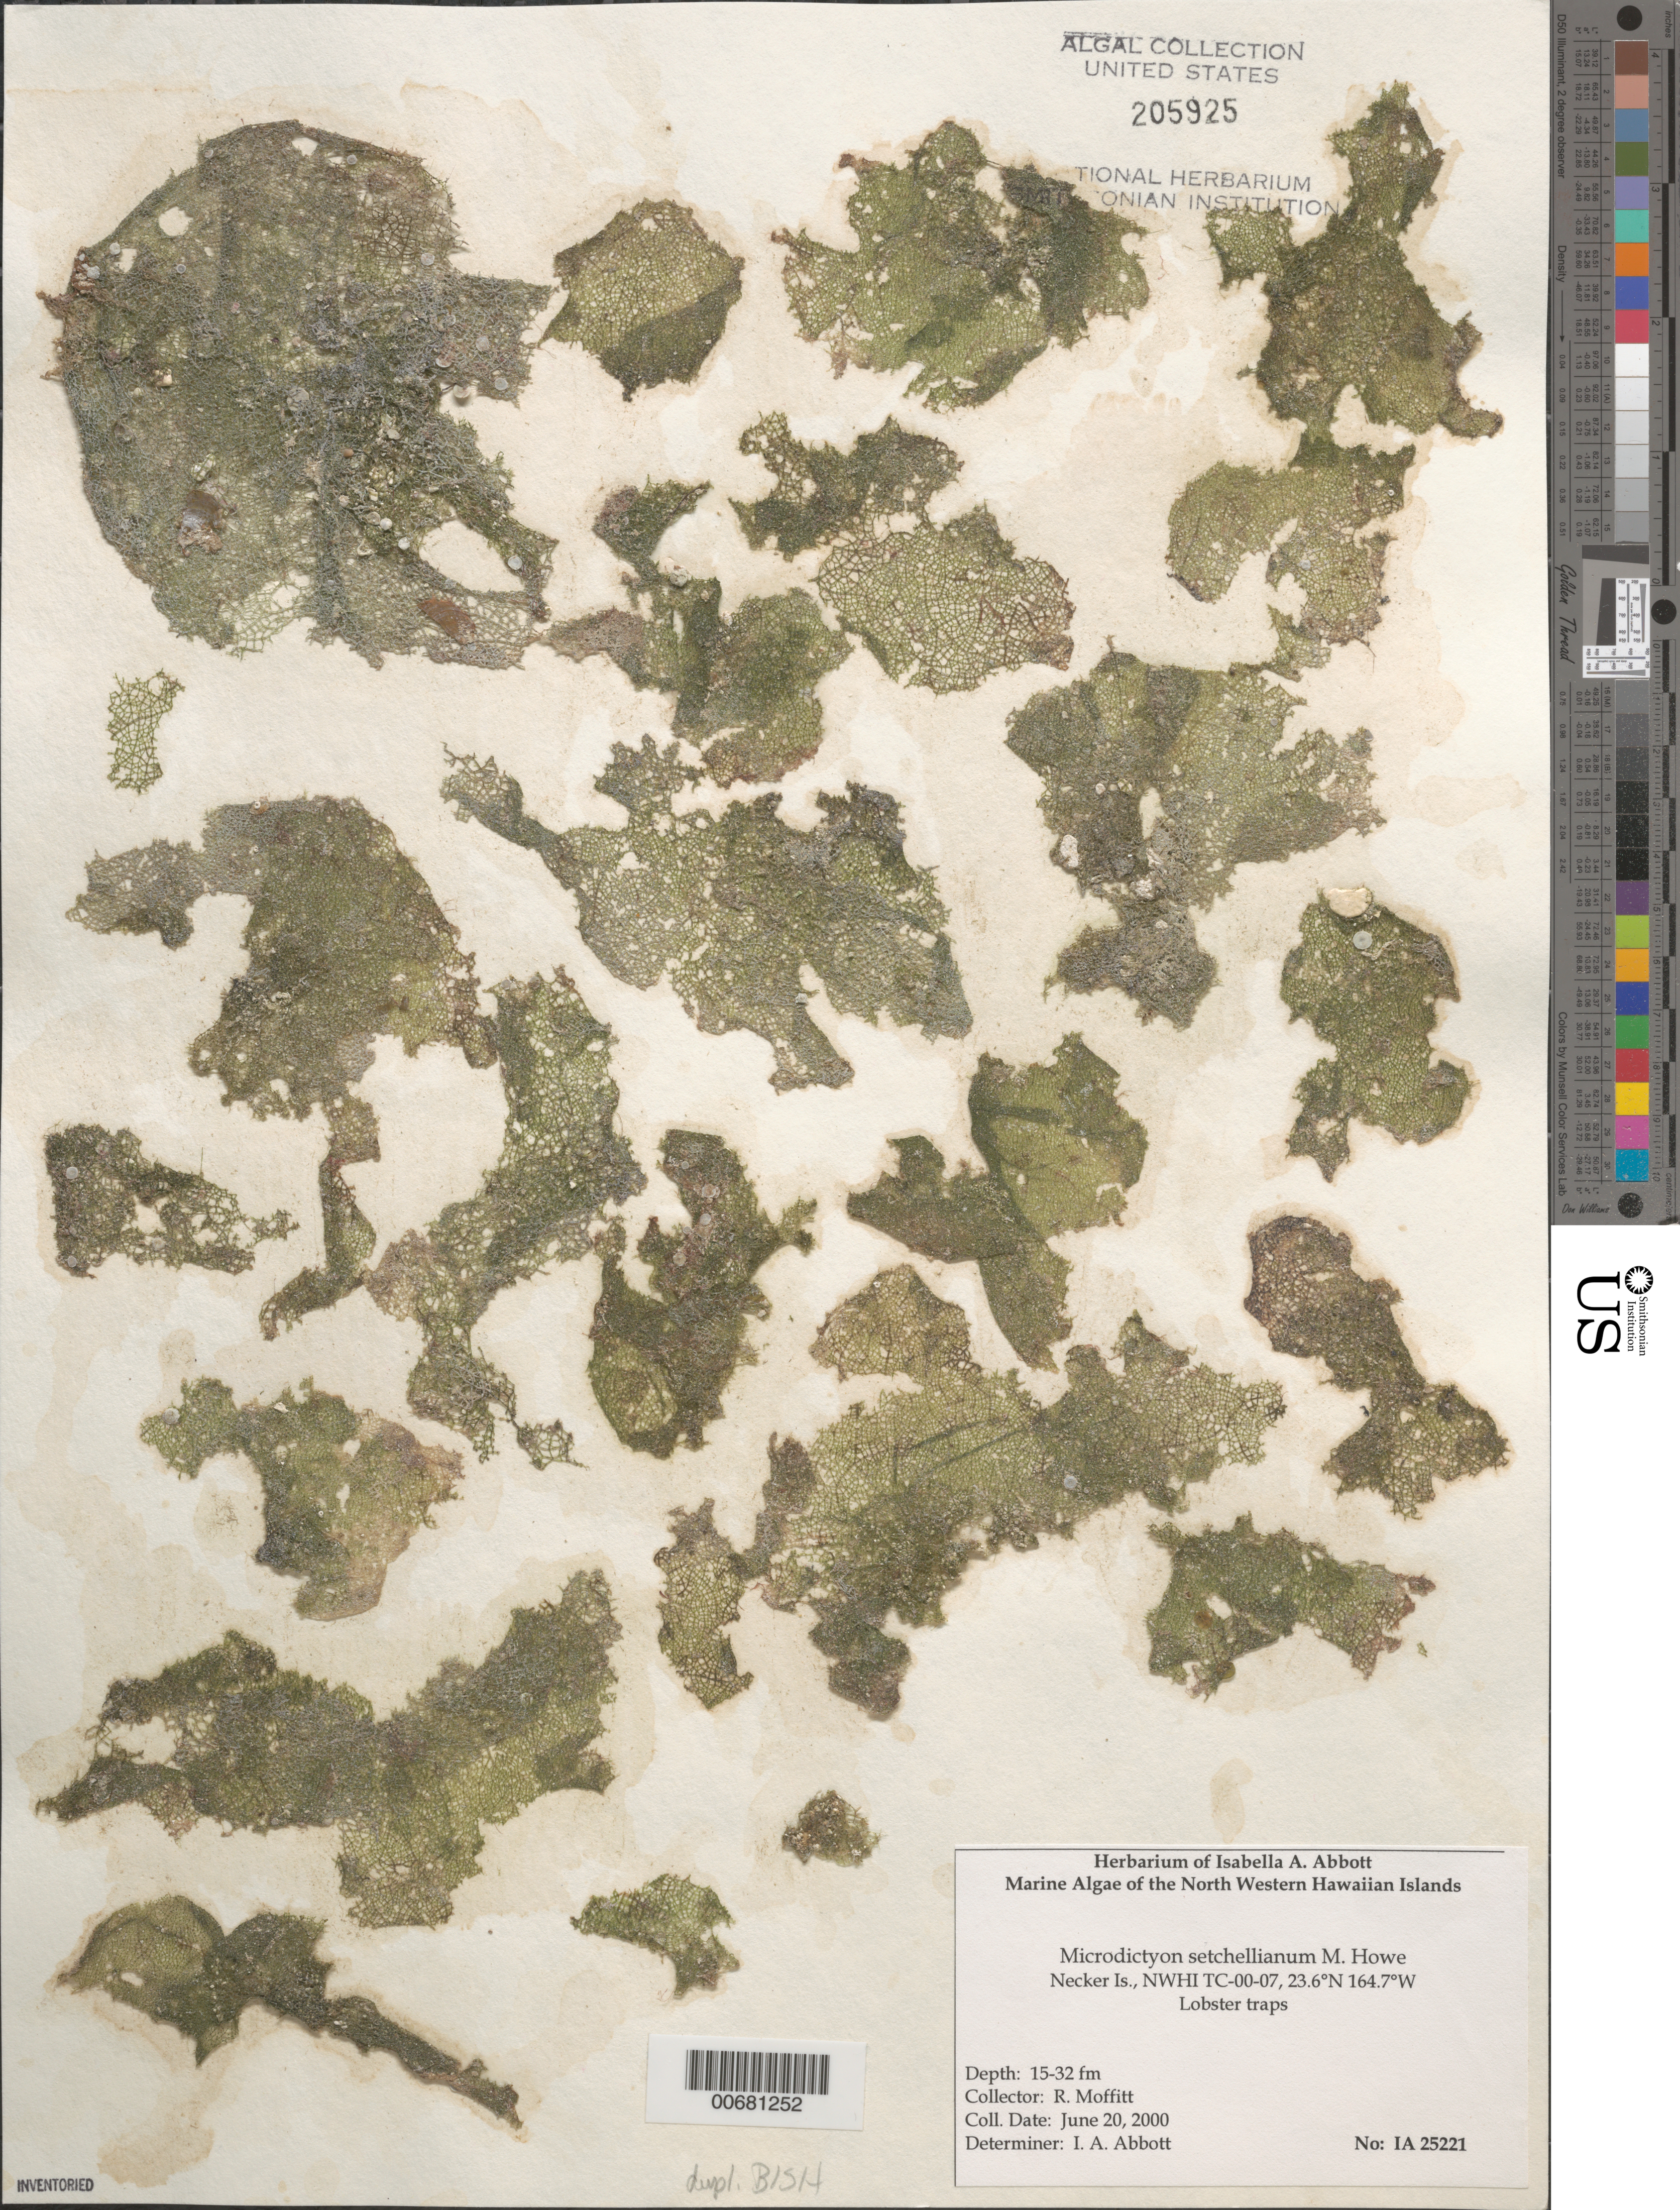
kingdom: Plantae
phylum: Chlorophyta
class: Ulvophyceae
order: Cladophorales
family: Anadyomenaceae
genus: Microdictyon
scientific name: Microdictyon setchellianum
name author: M. Howe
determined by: Abbott, Isabella A.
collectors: R. Moffitt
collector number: IAA 25221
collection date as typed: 20 Jun 2000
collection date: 2000-06-20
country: United States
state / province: Hawaii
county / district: Honolulu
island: Necker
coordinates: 23.6 N, 164.7 W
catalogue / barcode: US 205925